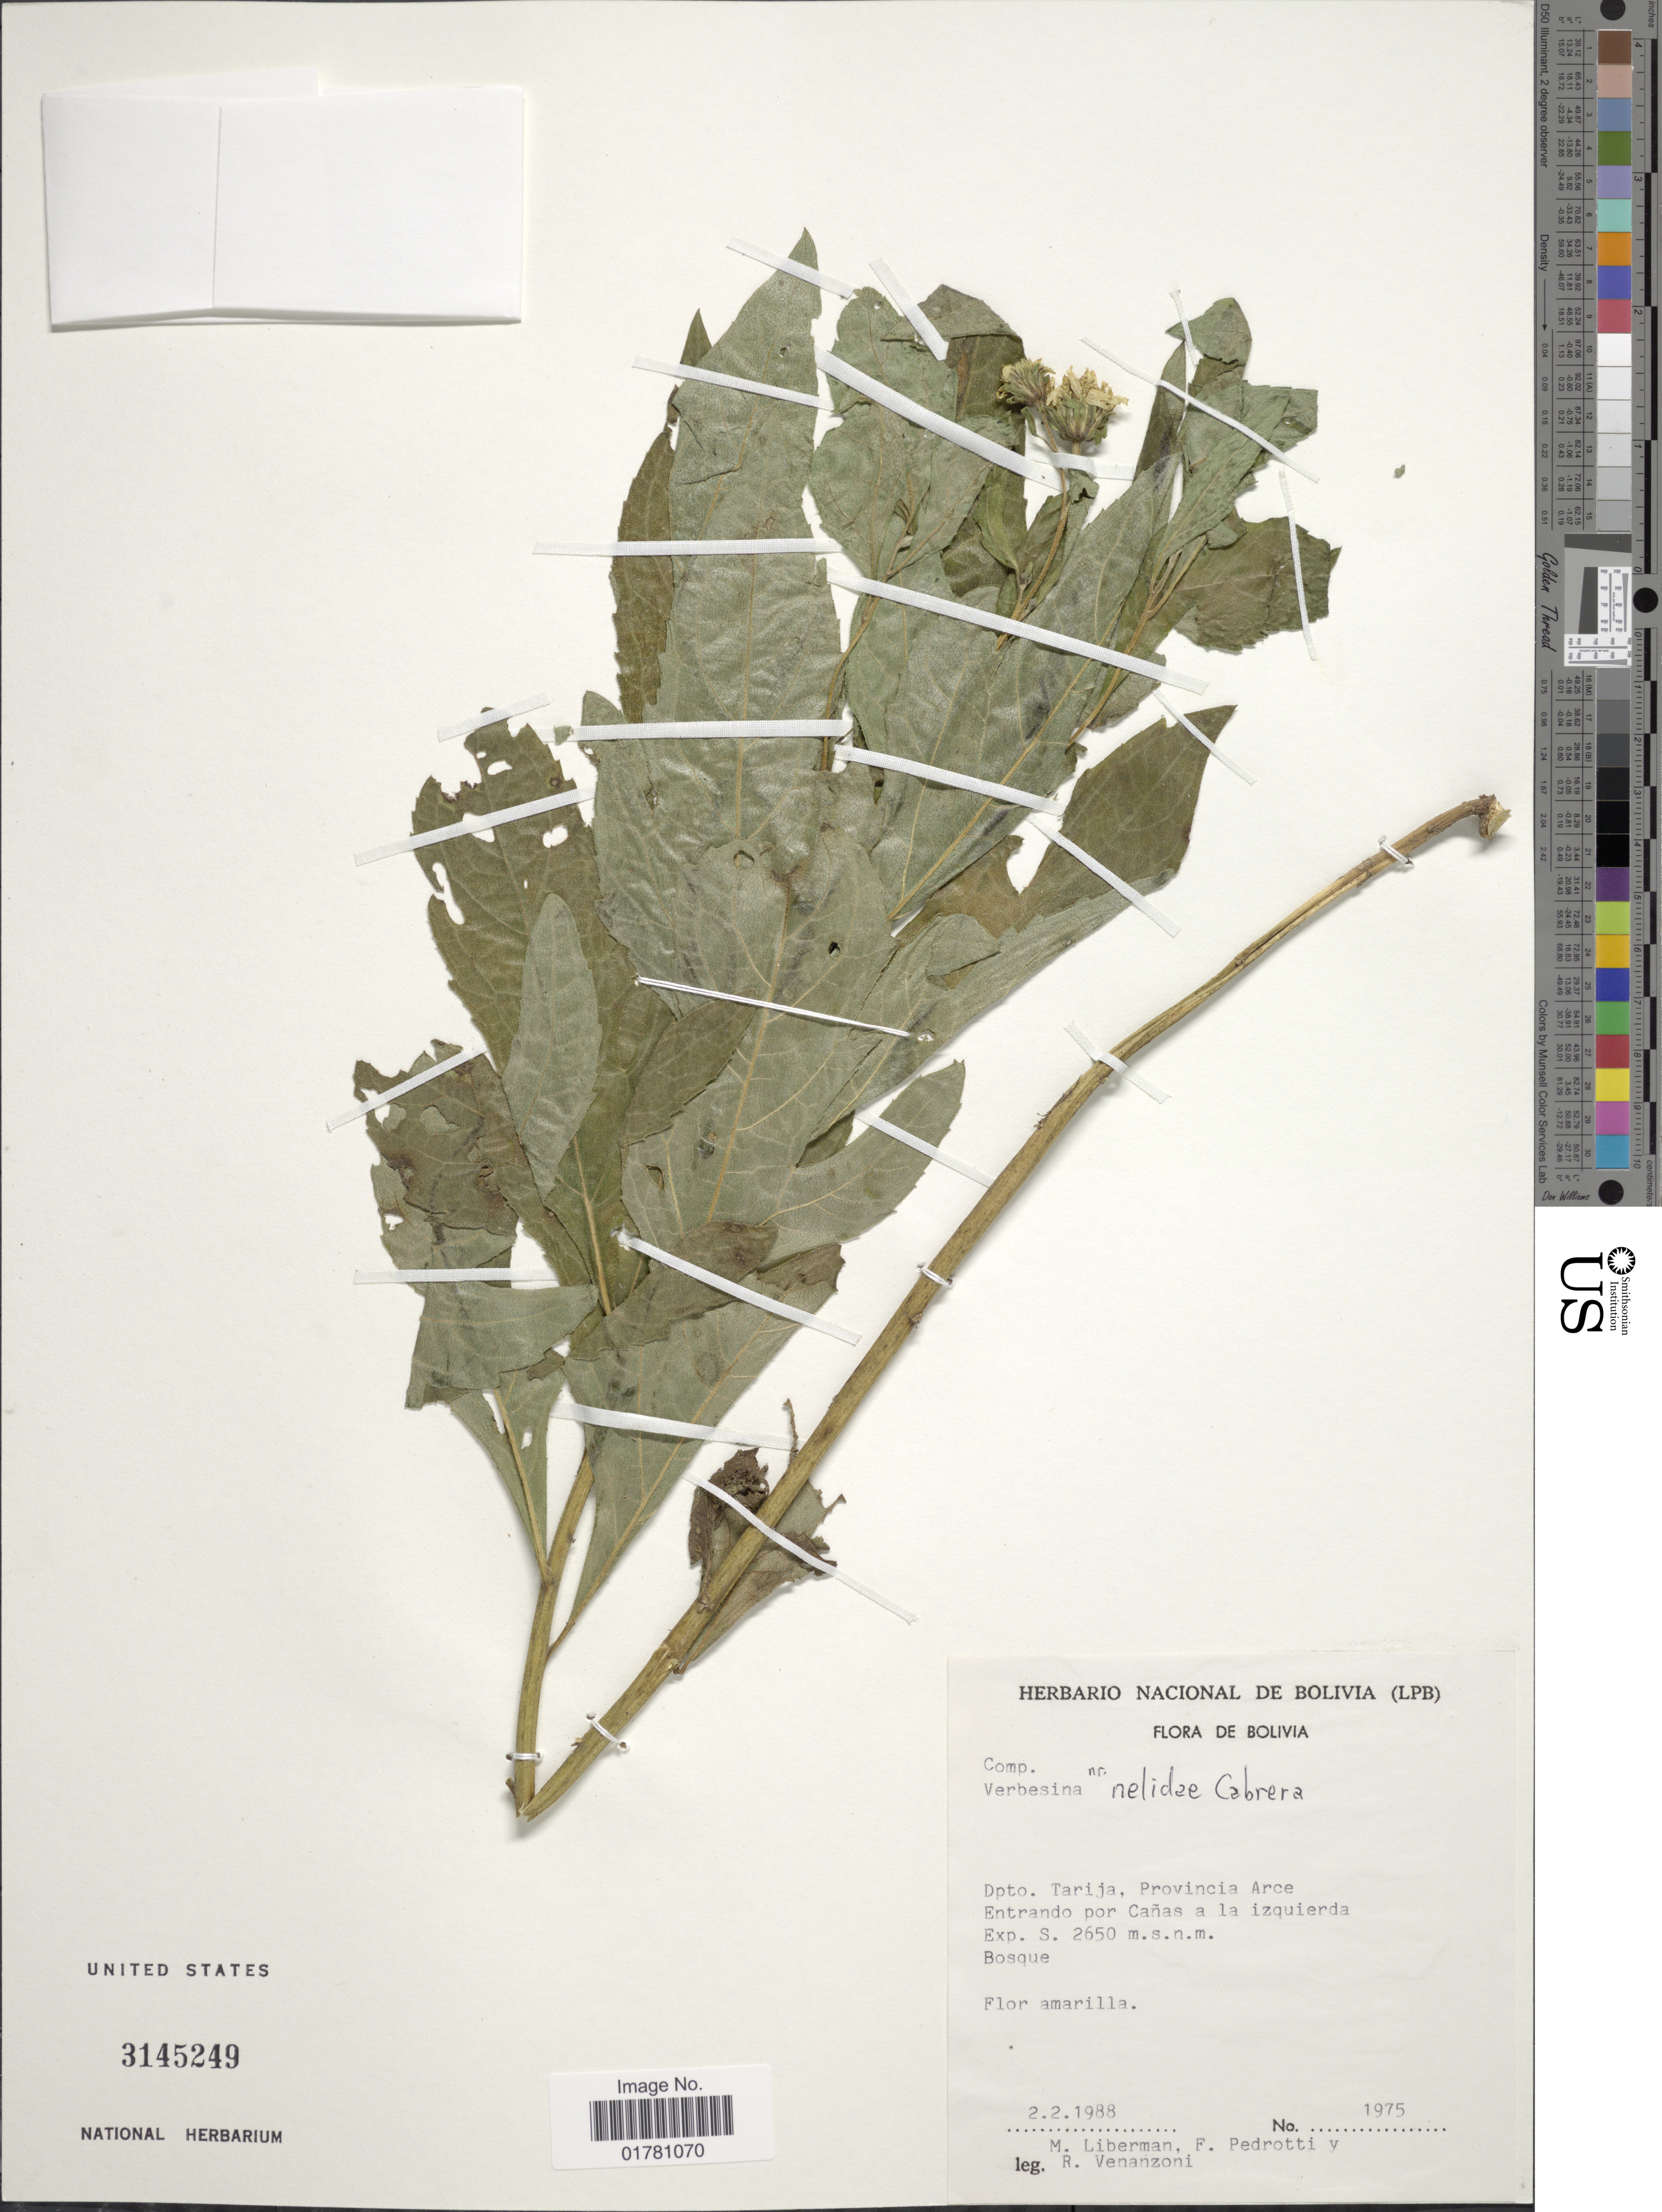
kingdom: Plantae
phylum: Tracheophyta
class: Magnoliopsida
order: Asterales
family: Asteraceae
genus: Verbesina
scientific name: Verbesina nelidae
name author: Cabrera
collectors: M. Liberman, F. Pedrotti & R. Venanzoni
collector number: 1975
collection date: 1988-02-02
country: Bolivia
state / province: Tarija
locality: Dpto Tarija, Provincia Arce Entrando por Cañas a la izquierda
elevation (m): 2650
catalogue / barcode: US 3145249